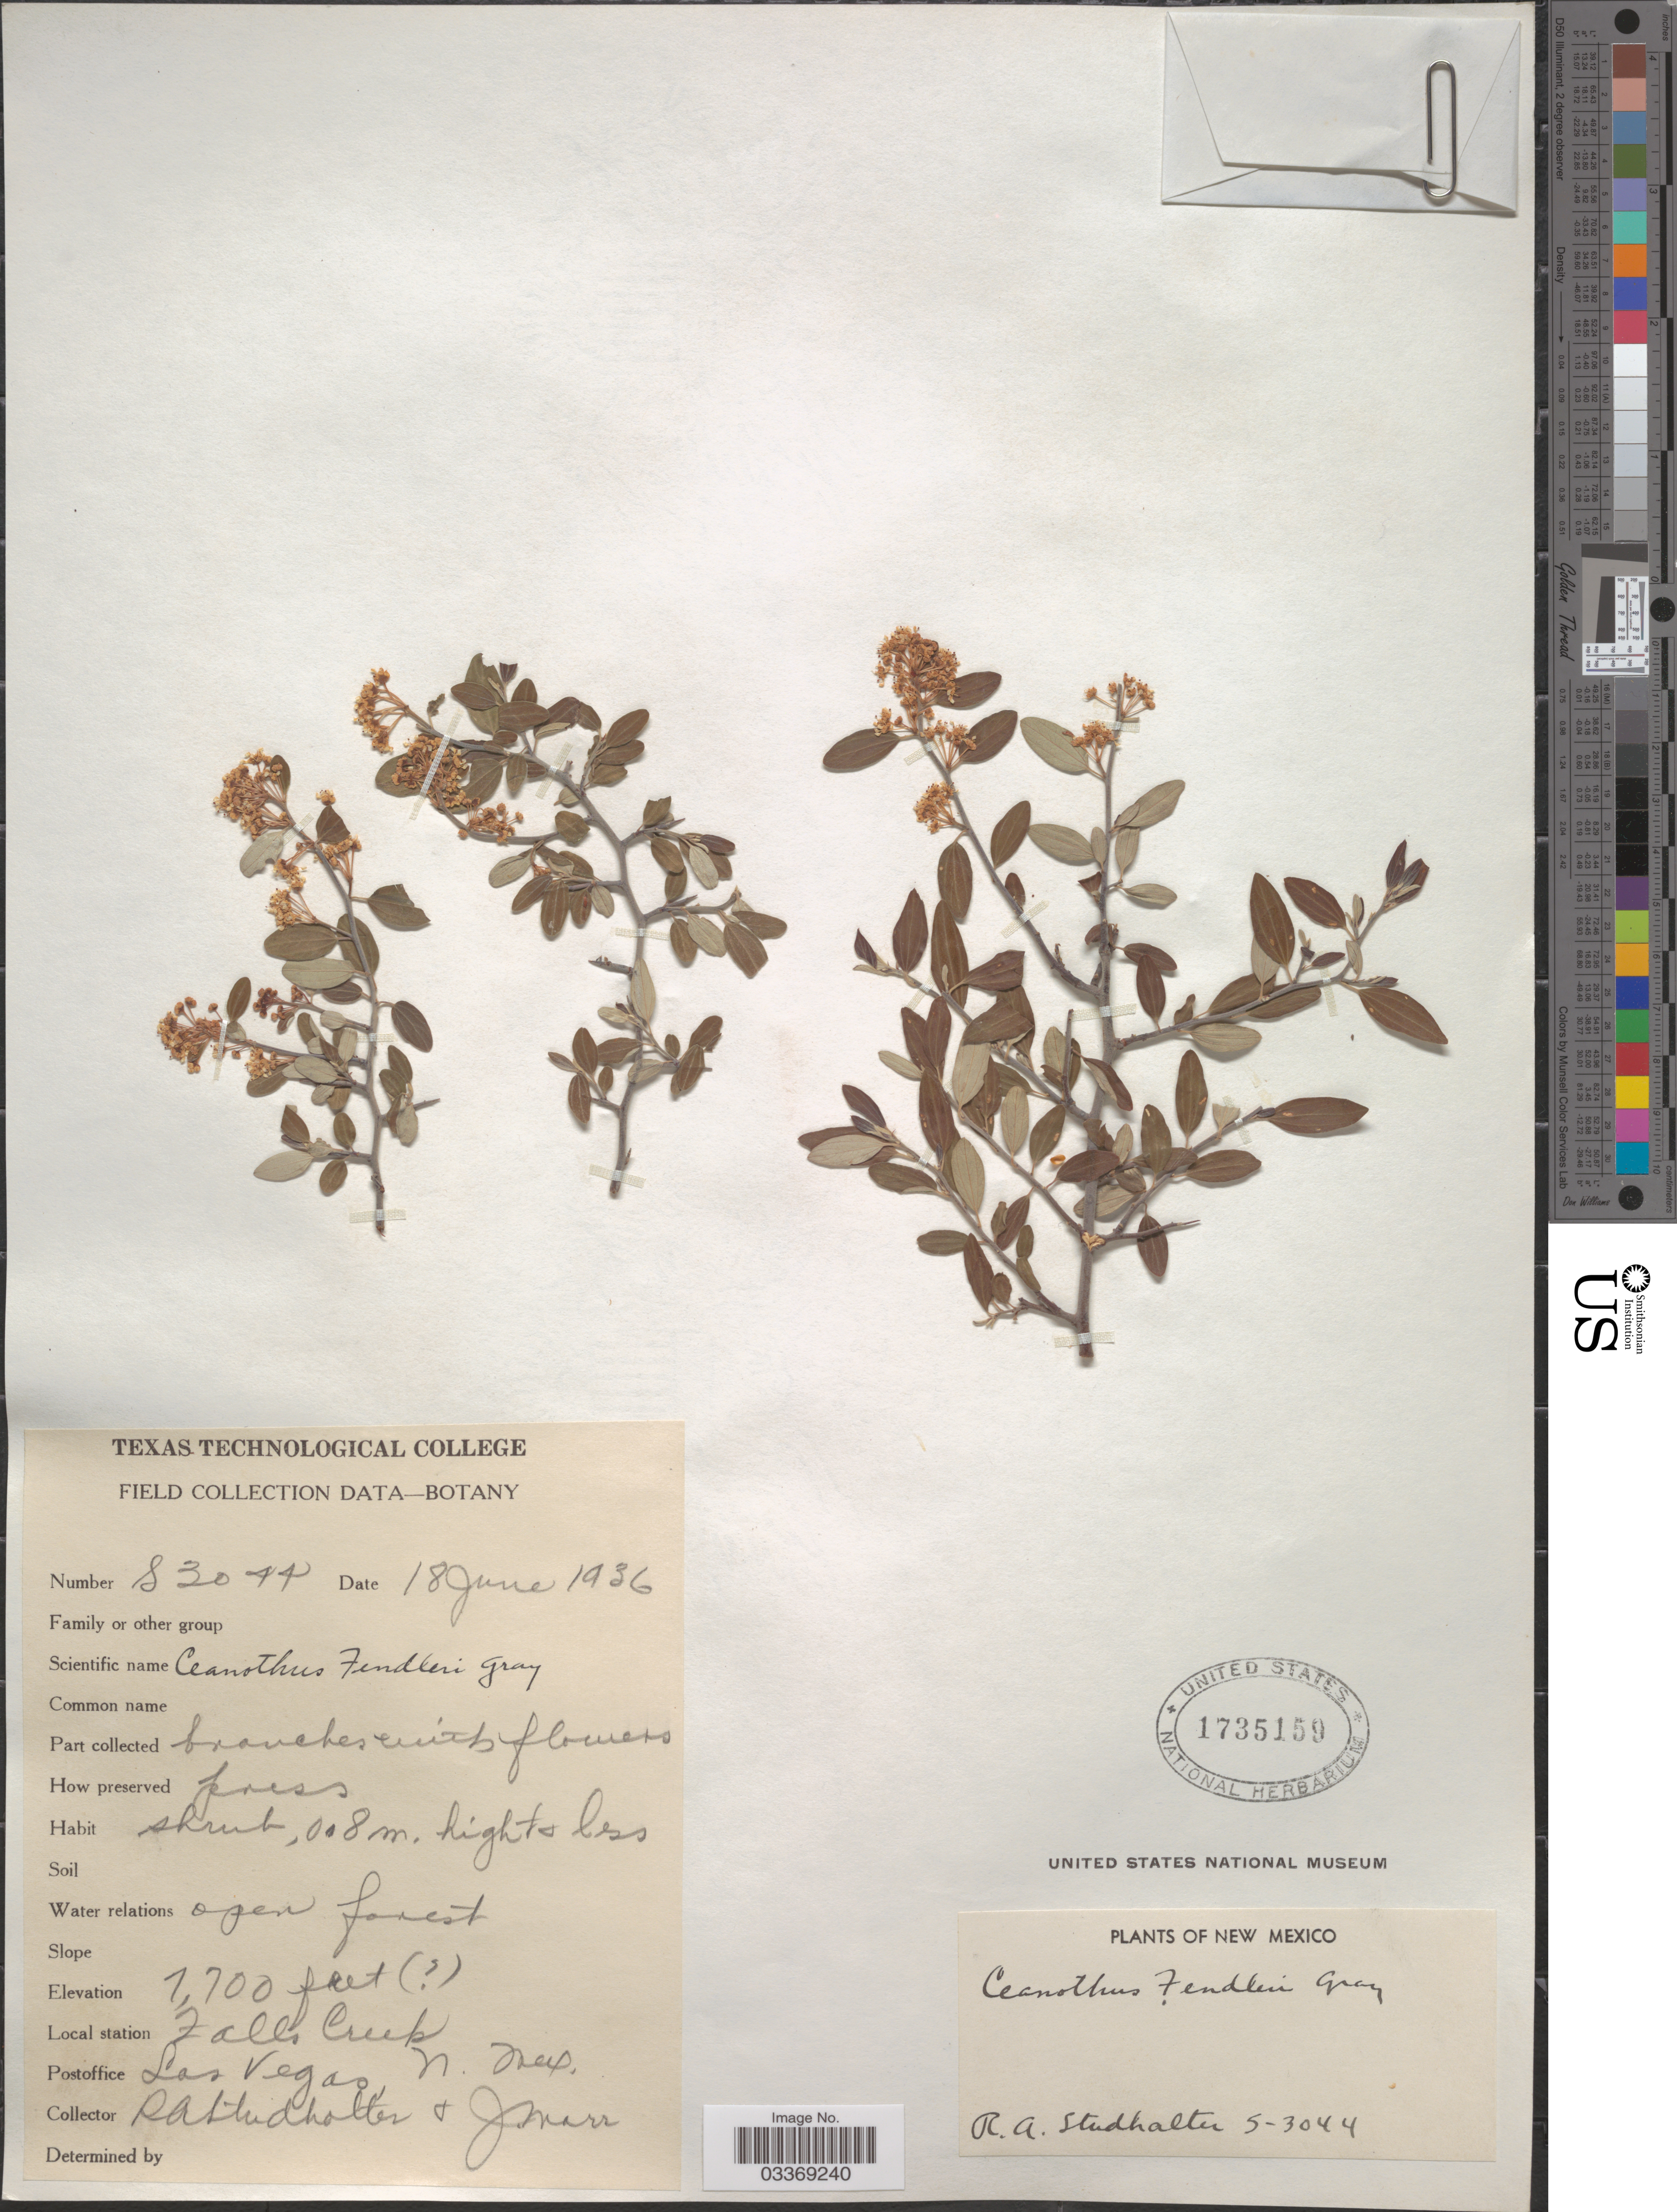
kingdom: Plantae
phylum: Tracheophyta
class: Magnoliopsida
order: Rosales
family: Rhamnaceae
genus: Ceanothus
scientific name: Ceanothus fendleri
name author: A. Gray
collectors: R. Studhalter & J. Marr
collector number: S-3044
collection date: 1936-06-18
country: United States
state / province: New Mexico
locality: Falls Creek, Las Vegas.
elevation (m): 2347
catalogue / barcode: US 1735159